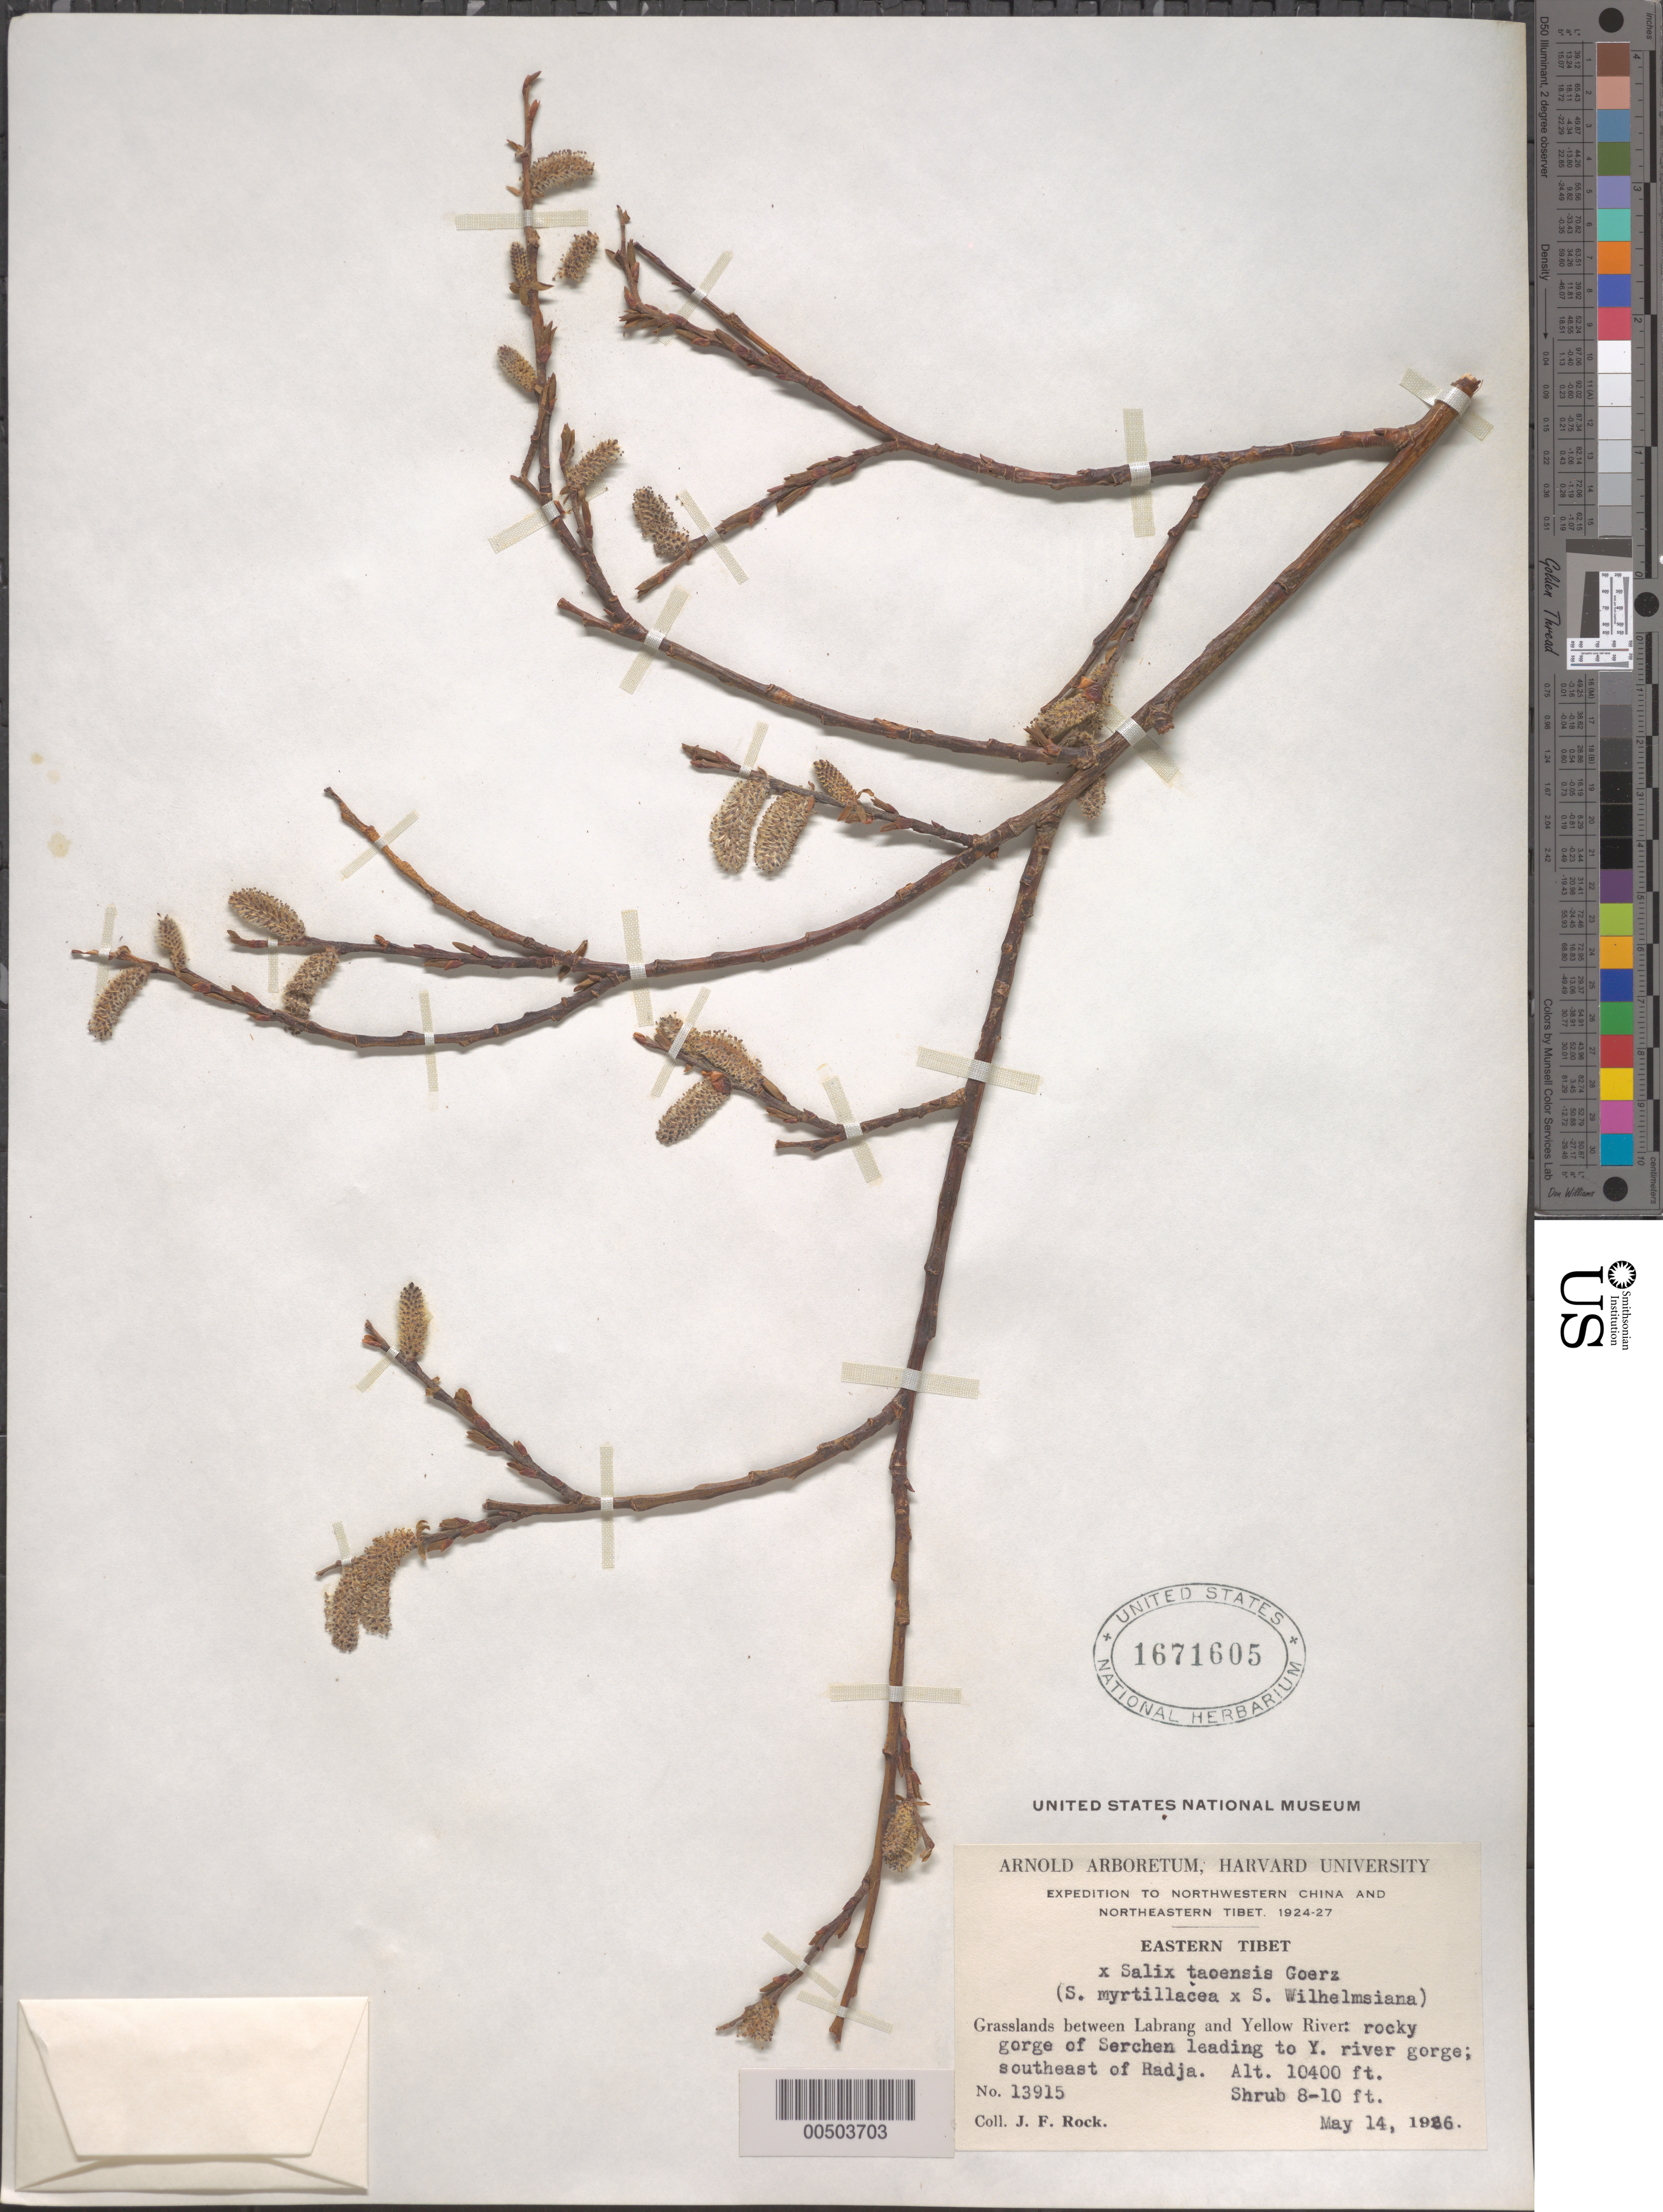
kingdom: Plantae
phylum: Tracheophyta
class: Magnoliopsida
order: Malpighiales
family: Salicaceae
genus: Salix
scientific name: Salix taoensis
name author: Goerz in Rehder & Kobuski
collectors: J. F. Rock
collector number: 13915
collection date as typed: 14 May 1926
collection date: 1926-05-14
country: China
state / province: Xizang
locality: Grasslands between Labrang and Yellow River: rocky gorge of Serchen leading to Y. river gorge; southeast of Radja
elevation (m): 3170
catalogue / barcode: US 1671605